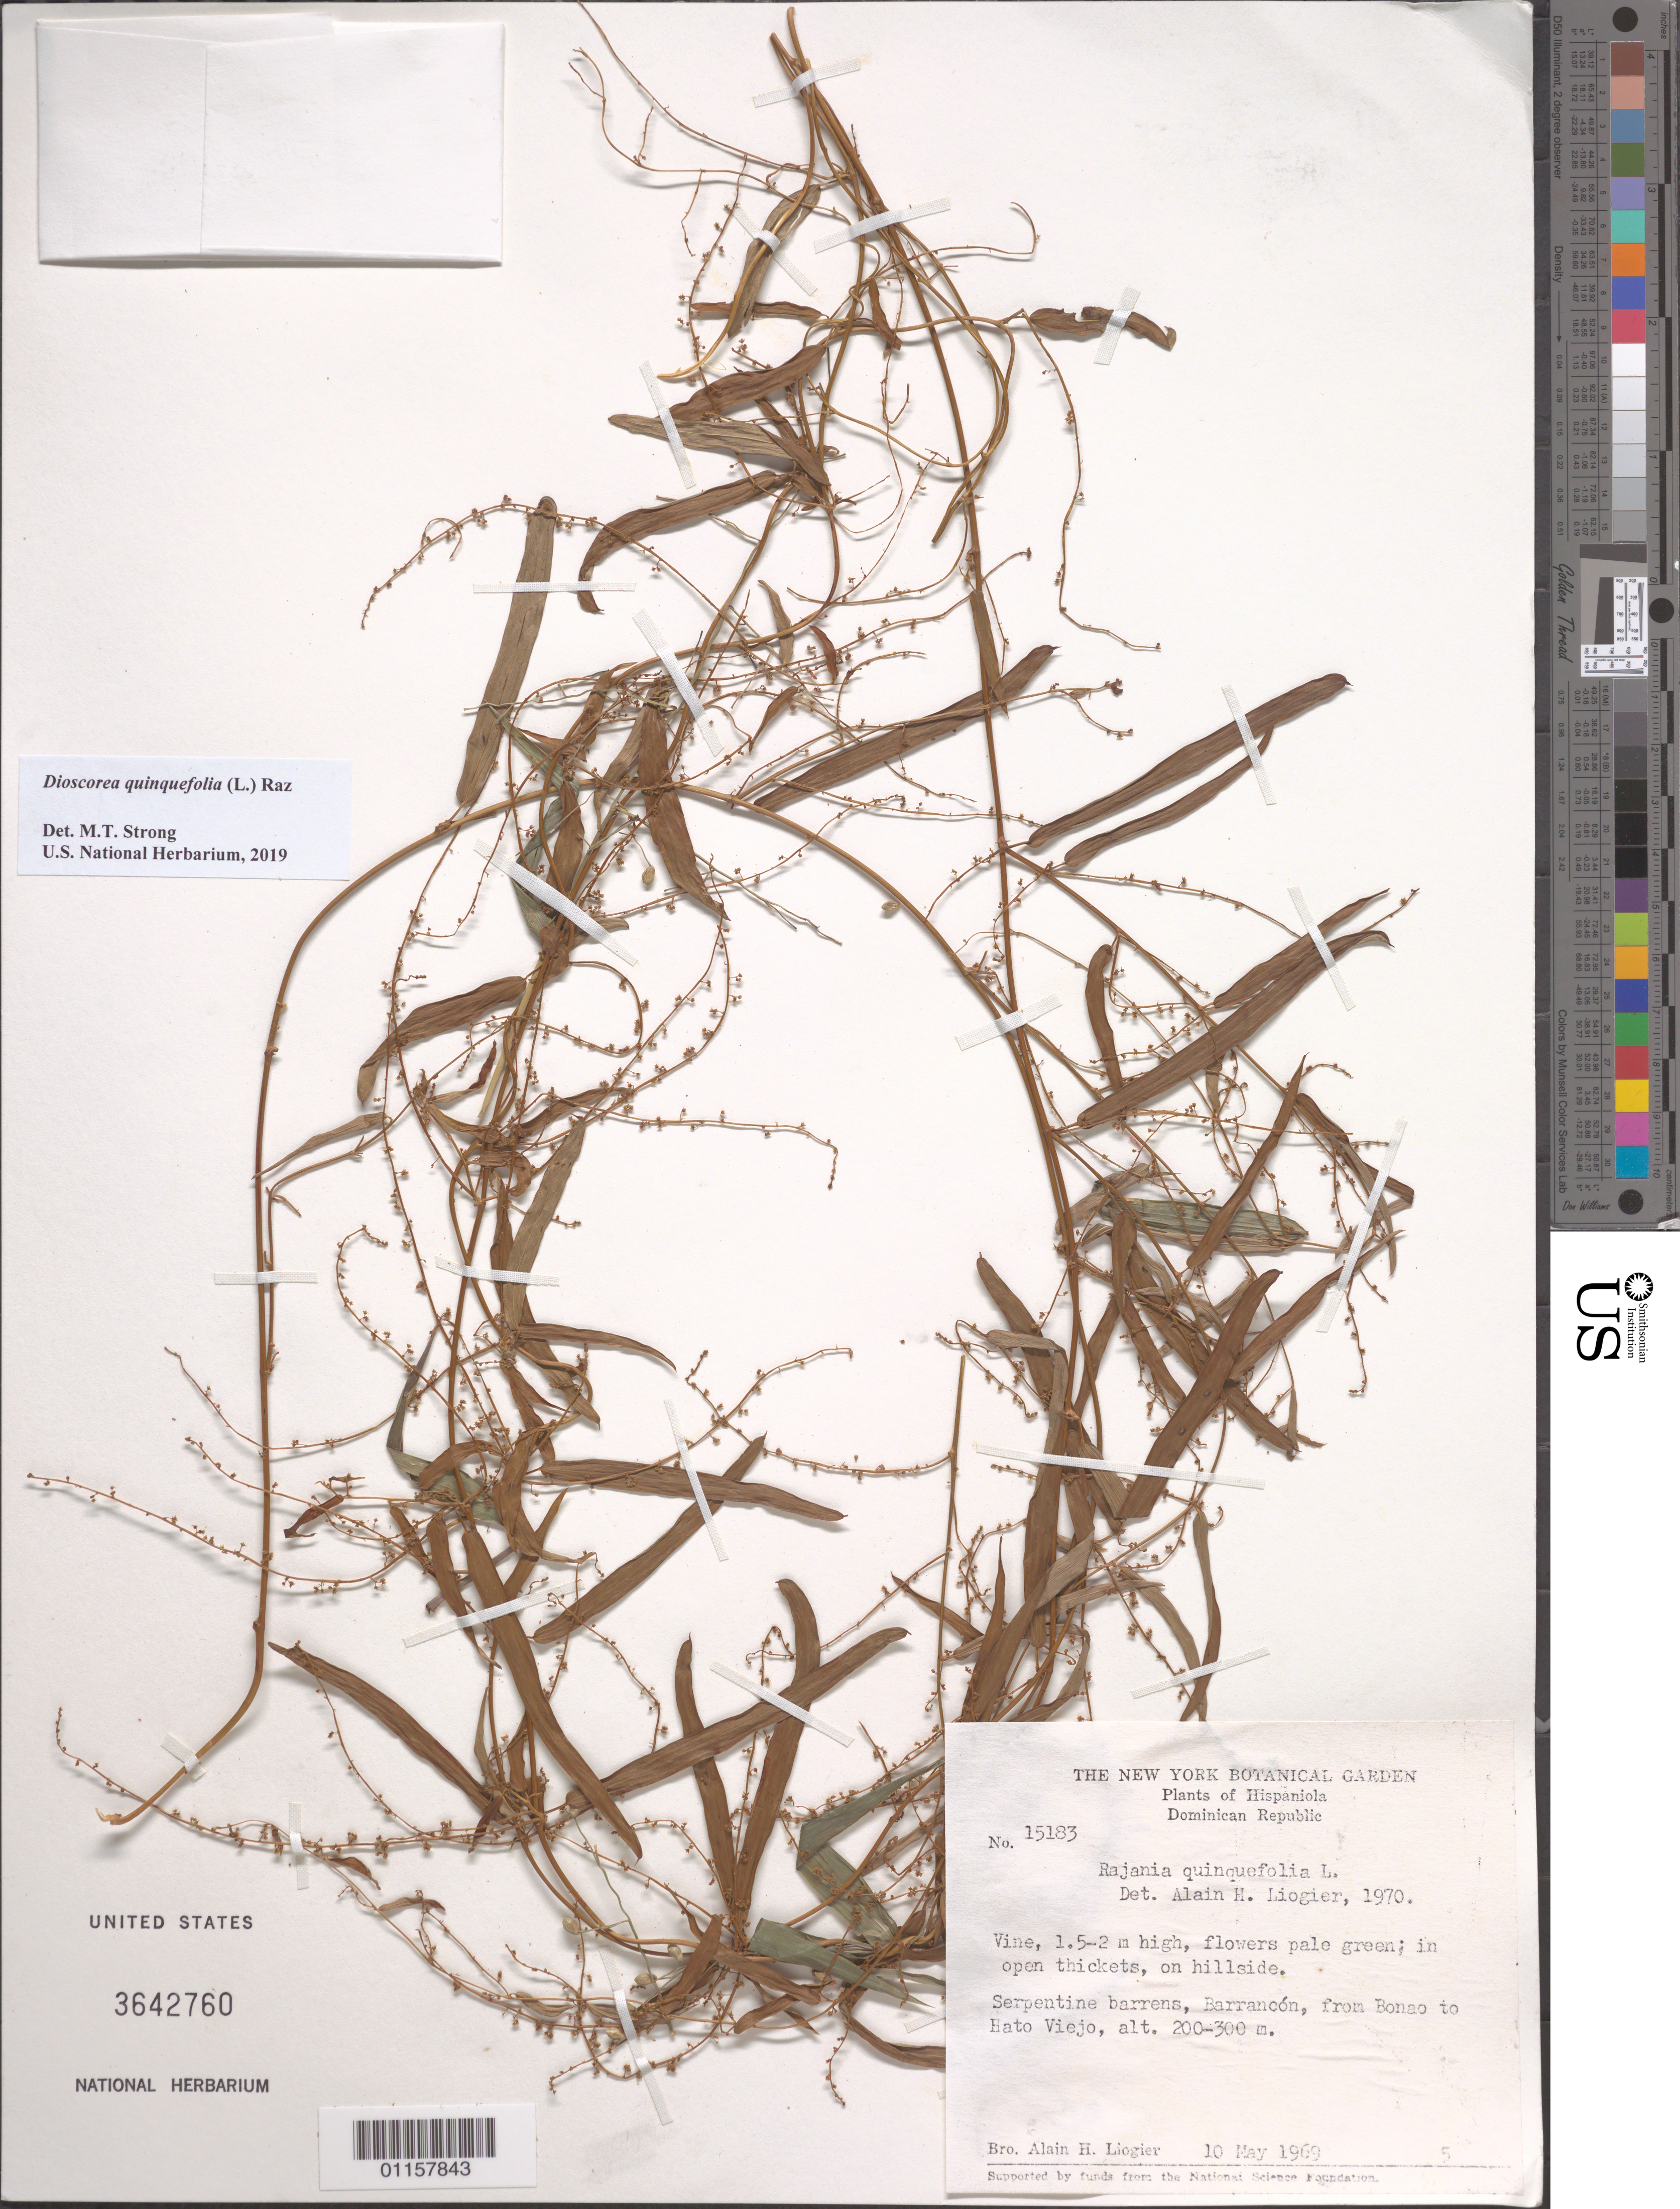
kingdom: Plantae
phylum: Tracheophyta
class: Liliopsida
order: Dioscoreales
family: Dioscoreaceae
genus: Dioscorea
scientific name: Dioscorea quinquefolia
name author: (L.) Raz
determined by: Strong, M. T., (US), Smithsonian Institution - National Museum of Natural History (UNITED STATES)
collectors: A. H. Liogier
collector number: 15183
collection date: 1969-05-10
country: Dominican Republic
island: Hispaniola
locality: Barrancón, from Bonao to Hato Viejo.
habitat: Serpentine barrens; in open thickets on hillside.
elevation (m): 200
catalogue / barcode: US 3642760